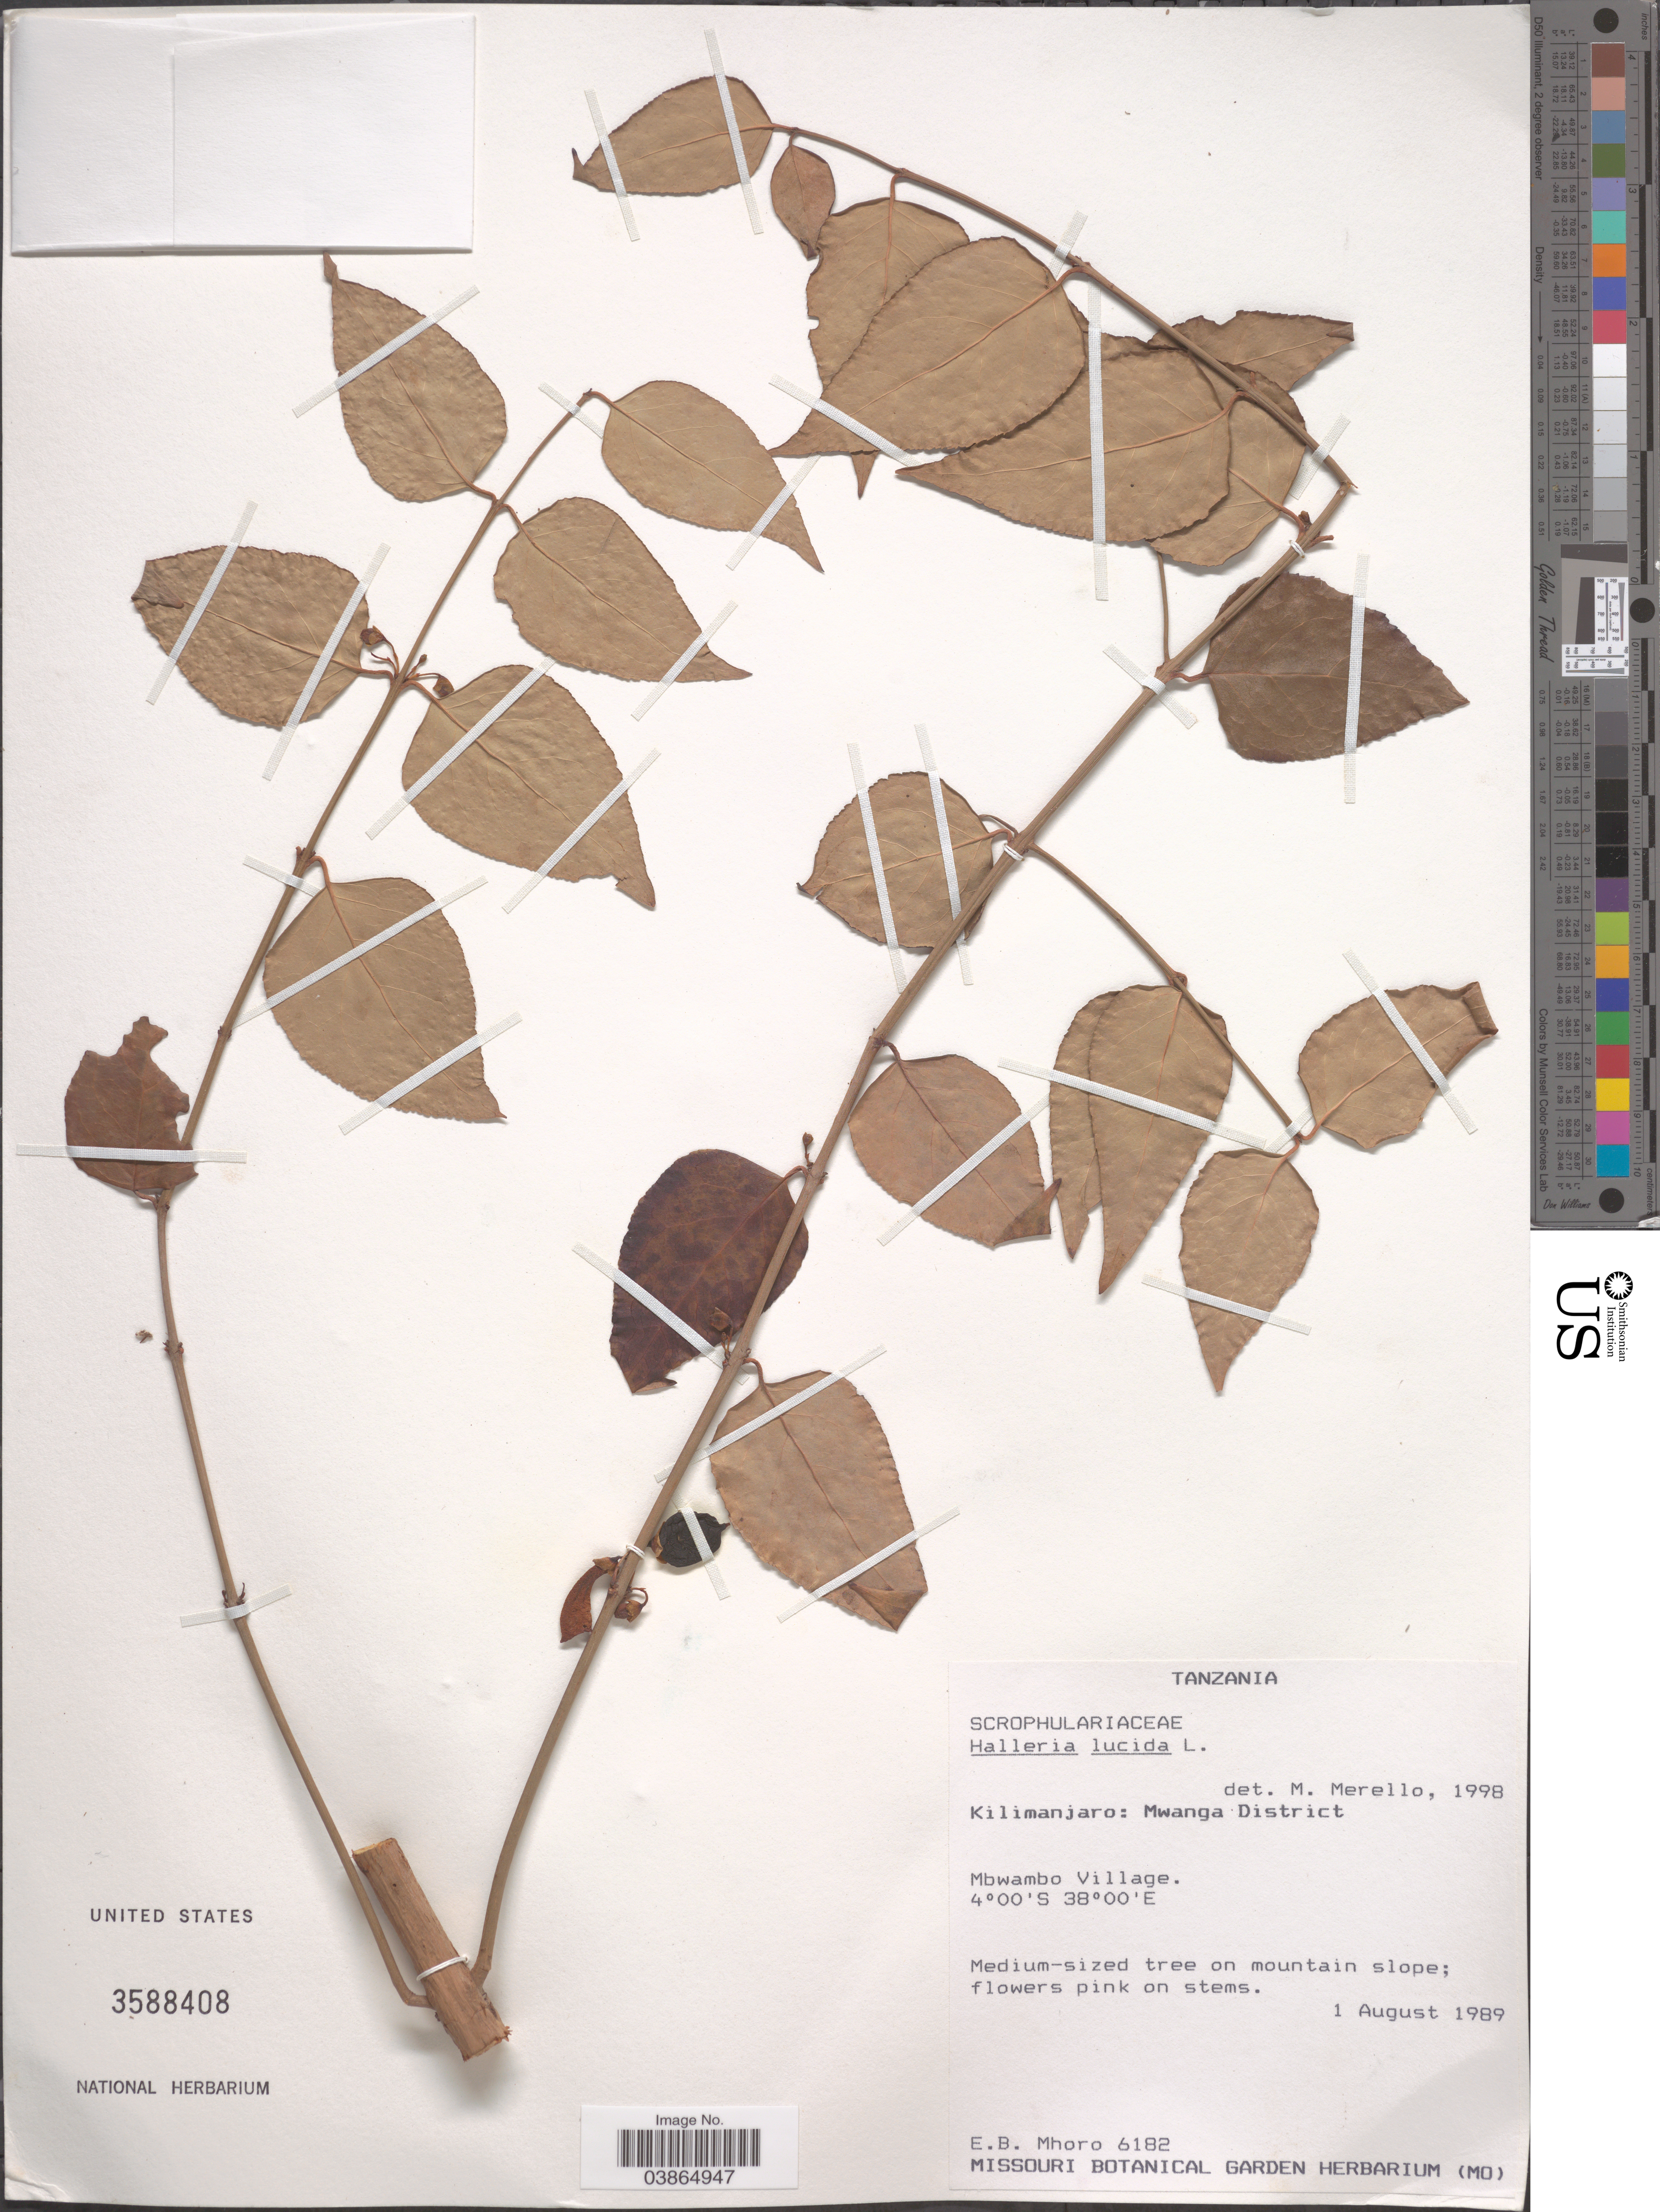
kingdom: Plantae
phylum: Tracheophyta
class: Magnoliopsida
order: Lamiales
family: Stilbaceae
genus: Halleria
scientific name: Halleria lucida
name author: L.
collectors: E. Mhoro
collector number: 6182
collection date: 1989-08-01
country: Tanzania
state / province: Kilimanjaro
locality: Mwanga District. Mbwambo Village.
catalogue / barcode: US 3588408